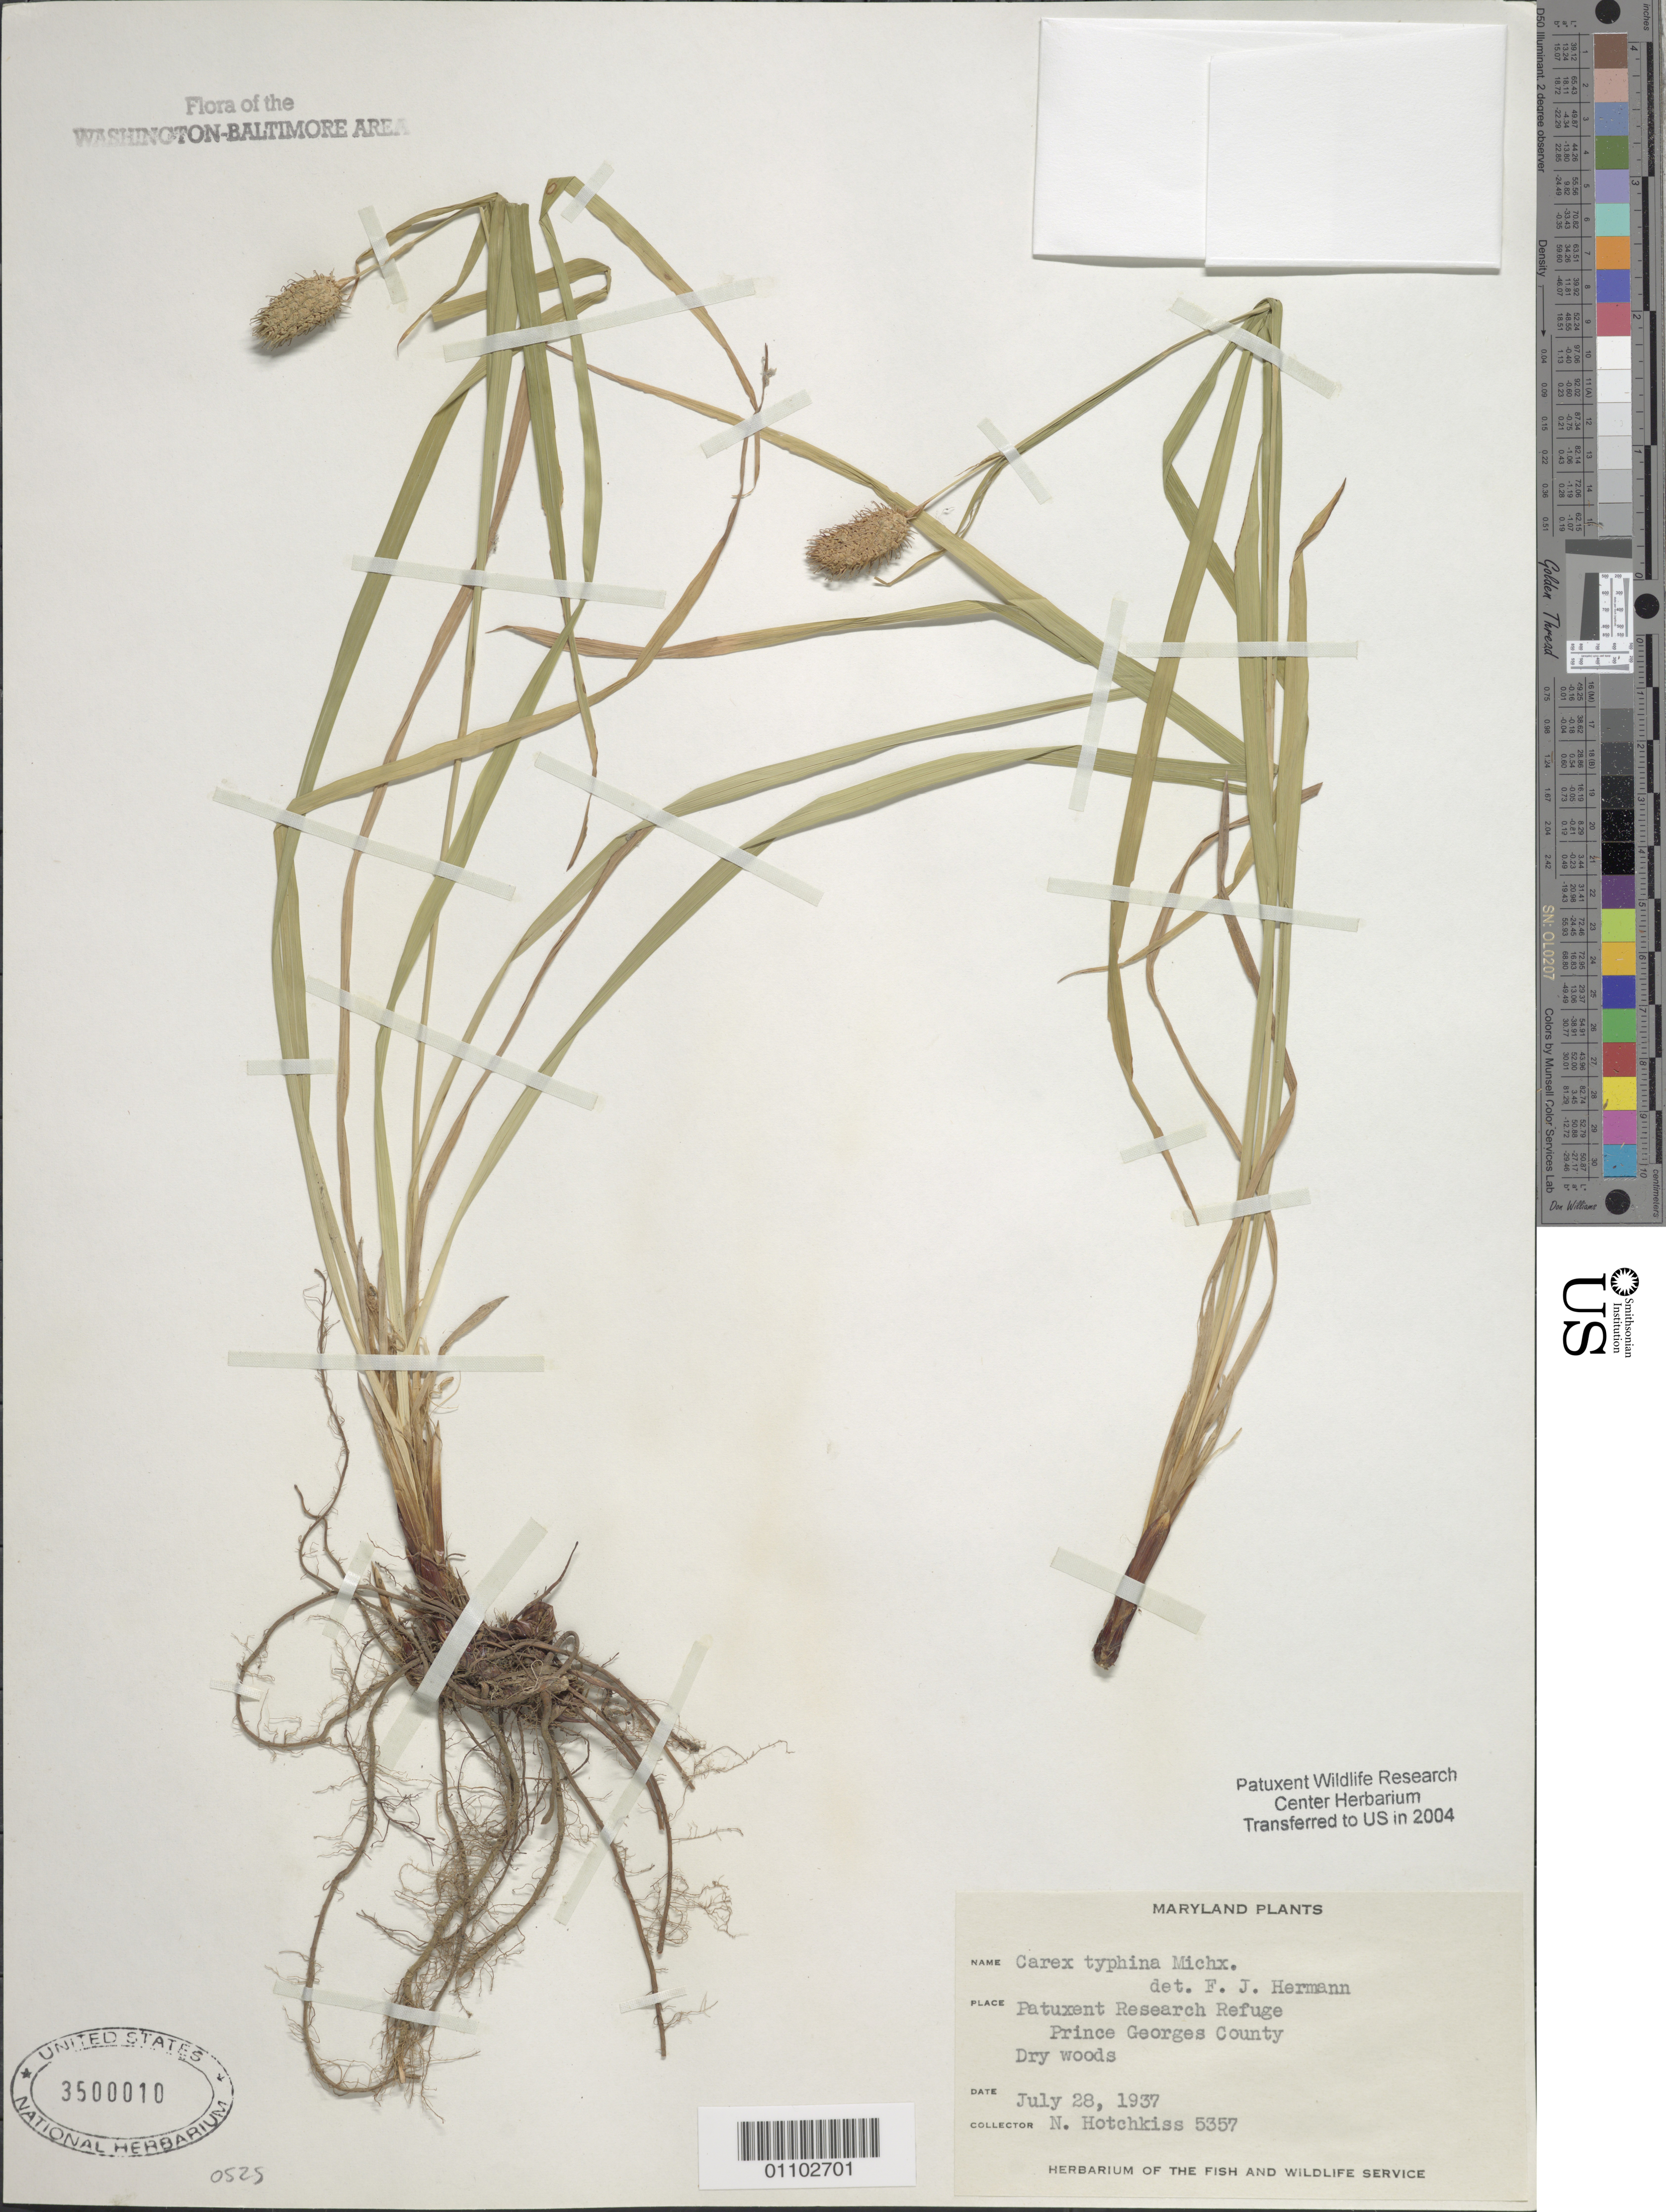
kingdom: Plantae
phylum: Tracheophyta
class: Liliopsida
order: Poales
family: Cyperaceae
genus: Carex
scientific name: Carex typhina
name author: Michx.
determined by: Hermann, F. J.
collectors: N. Hotchkiss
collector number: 5357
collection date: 1937-07-28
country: United States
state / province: Maryland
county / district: Prince George's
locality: Patuxent Research Refuge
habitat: Dry woods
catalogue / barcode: US 3500010